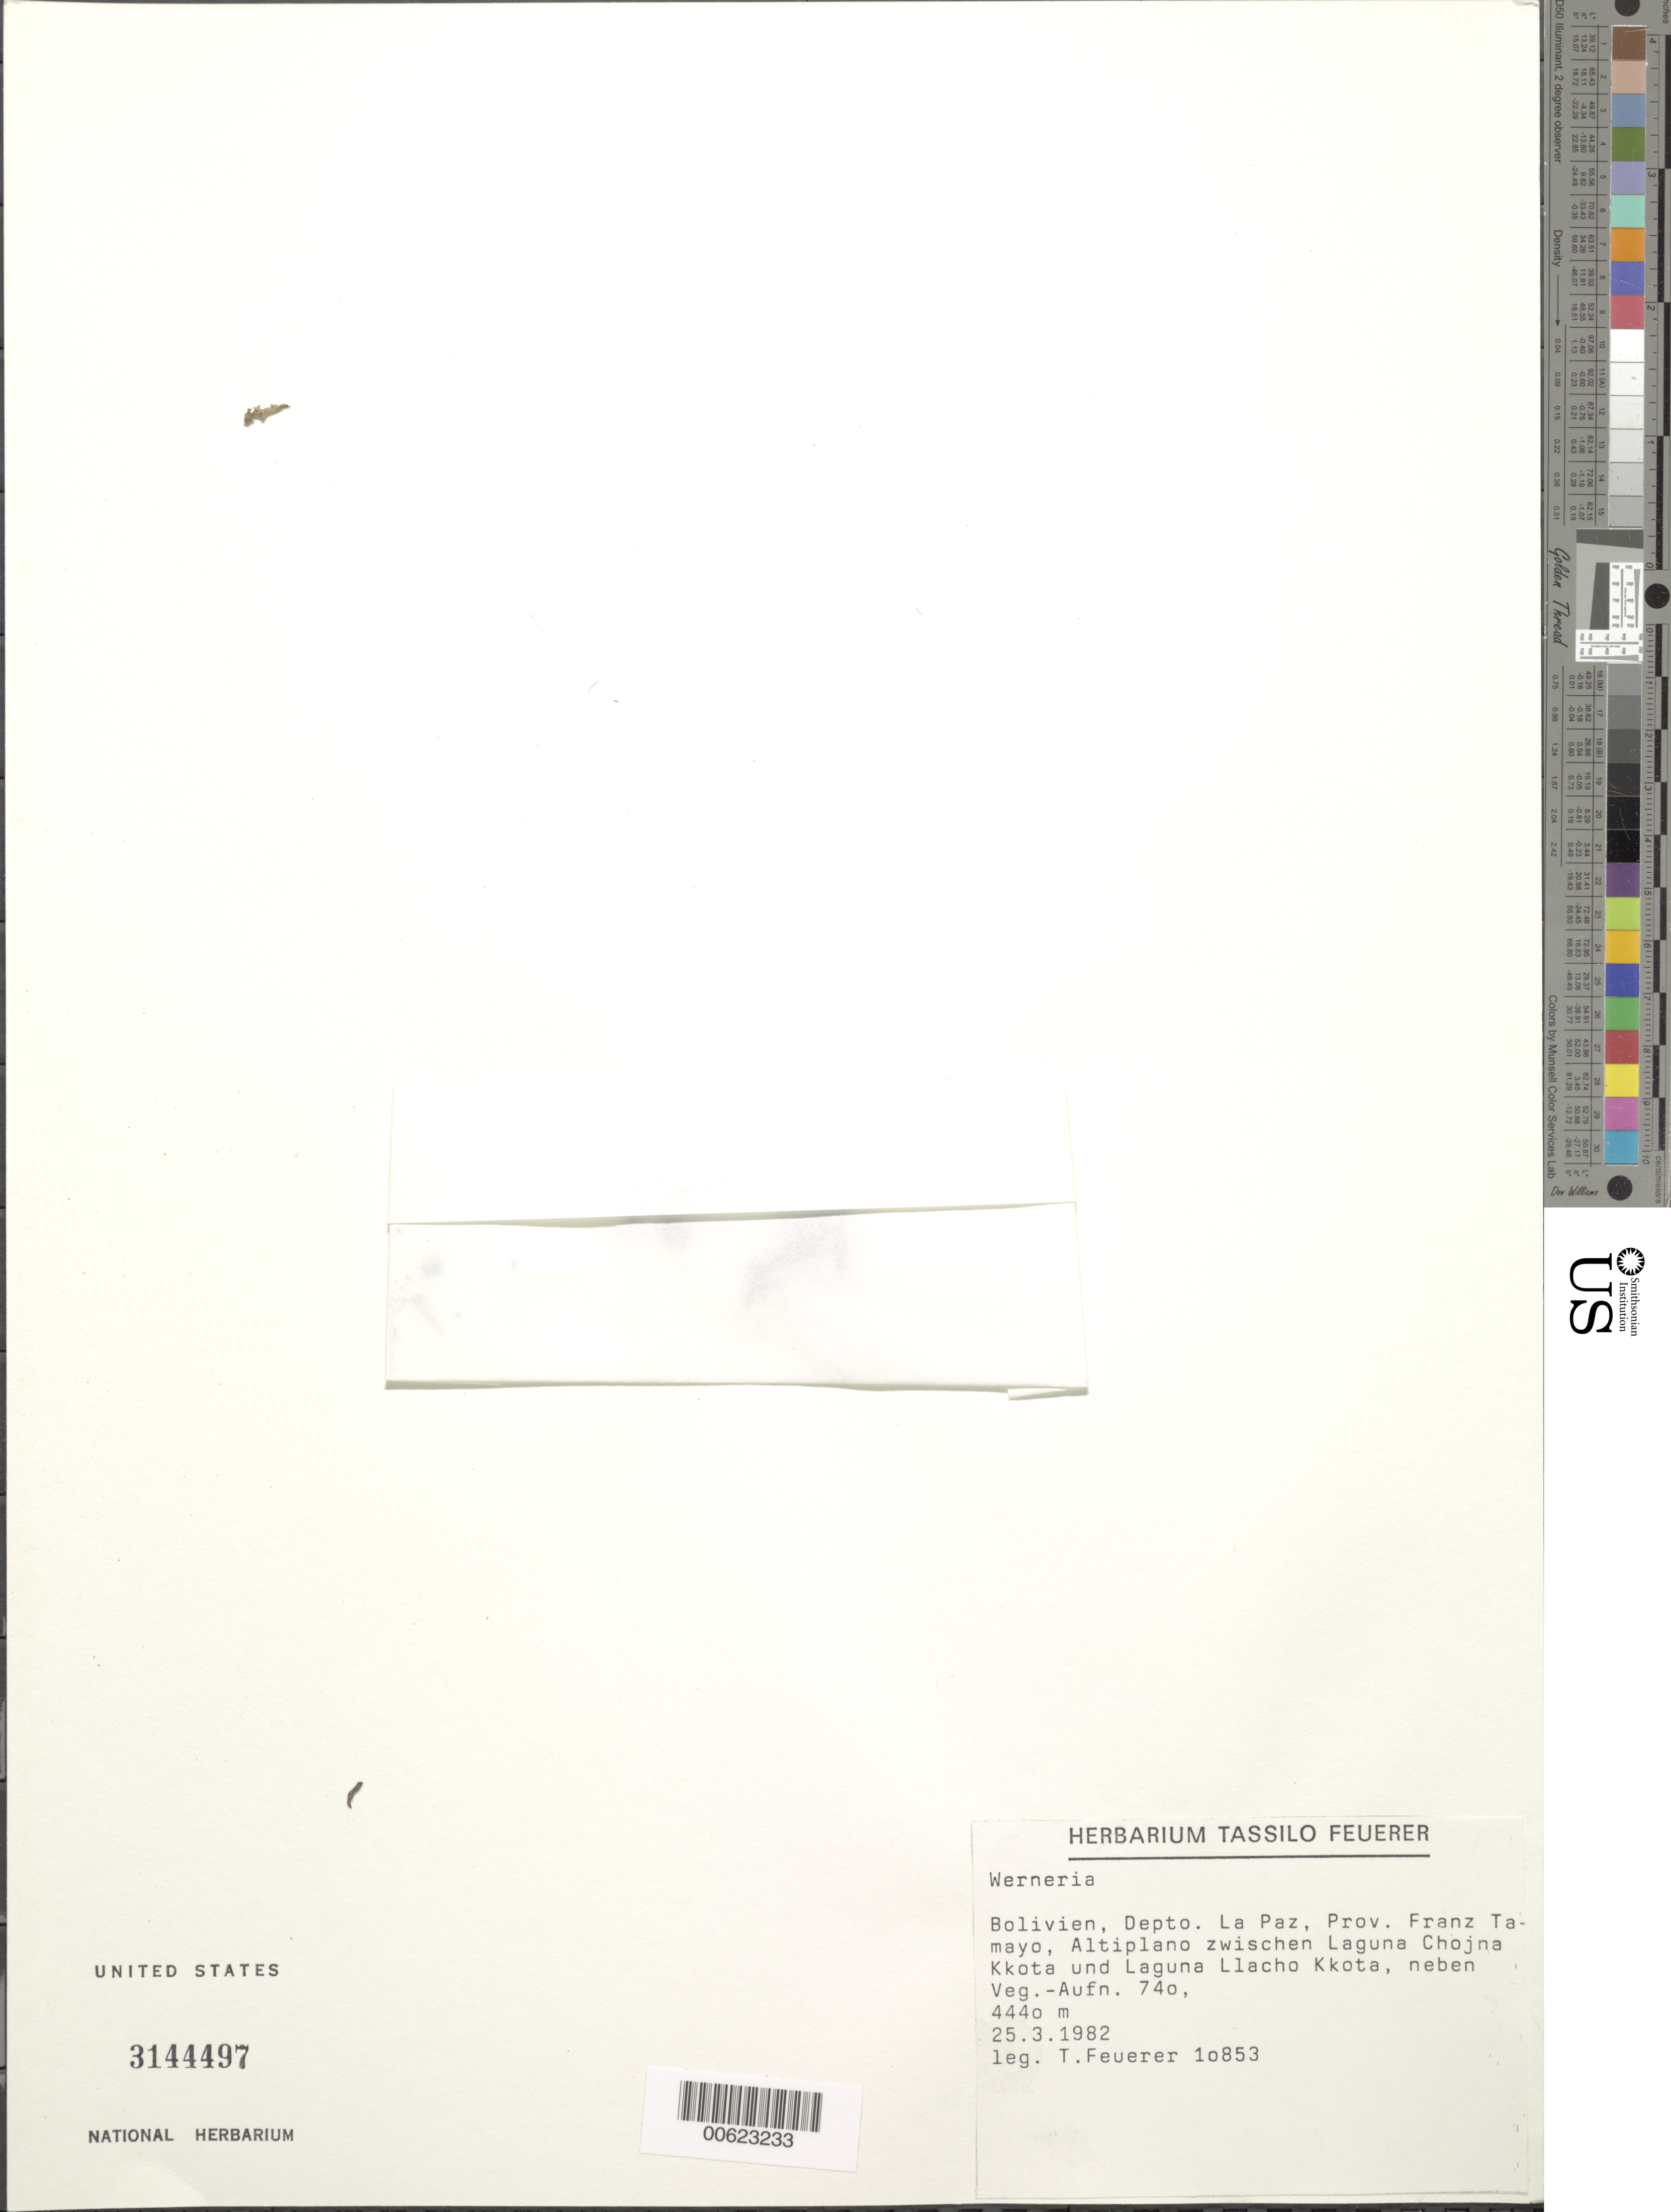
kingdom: Plantae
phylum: Tracheophyta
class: Magnoliopsida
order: Asterales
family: Asteraceae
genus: Perezia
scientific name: Perezia sp.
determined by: Calvo, Joel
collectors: T. Feuerer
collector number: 10853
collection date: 1982-03-25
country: Bolivia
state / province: La Paz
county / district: Franz Tamayo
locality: Altiplano zwischen Laguna Chojna Kkota und Laguna Llacho Kkota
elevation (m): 4440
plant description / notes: Neben Veg.-Aufn. 740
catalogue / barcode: US 3144497